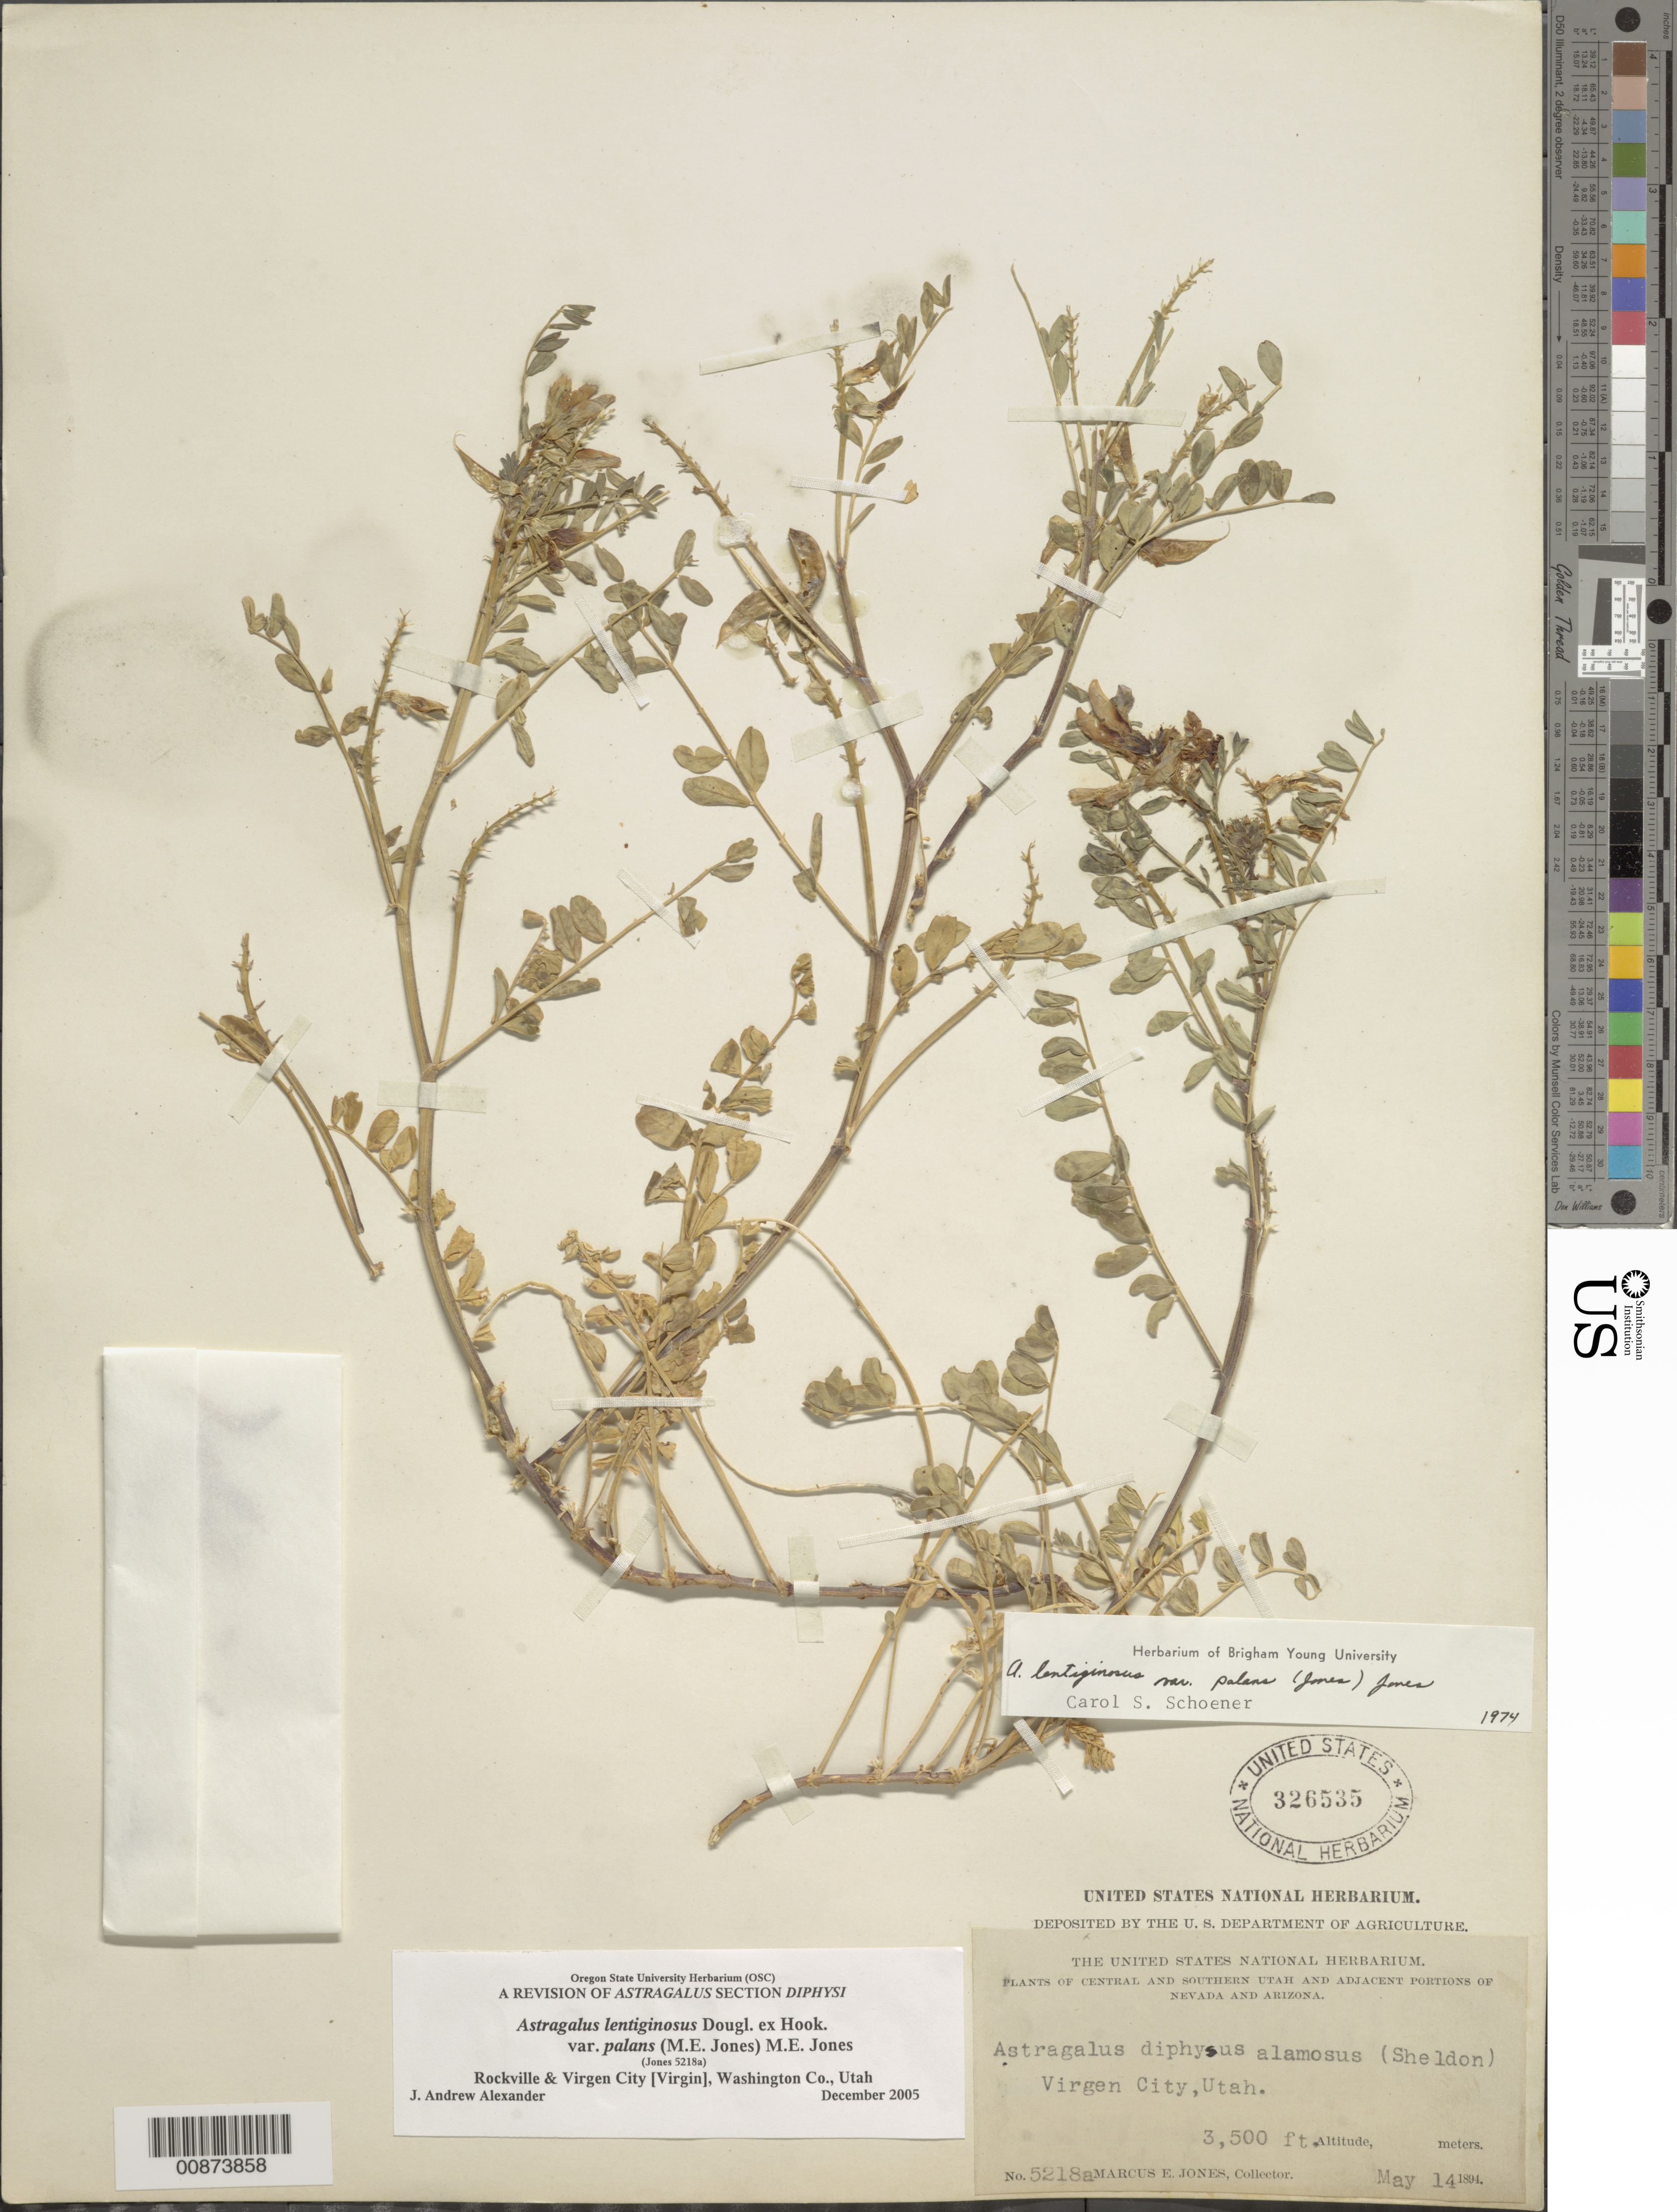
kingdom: Plantae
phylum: Tracheophyta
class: Magnoliopsida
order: Fabales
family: Fabaceae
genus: Astragalus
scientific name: Astragalus lentiginosus var. palans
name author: (M.E. Jones) M.E. Jones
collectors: M. E. Jones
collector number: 5218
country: United States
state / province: Utah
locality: Virgen City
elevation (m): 1067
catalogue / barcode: US 326535